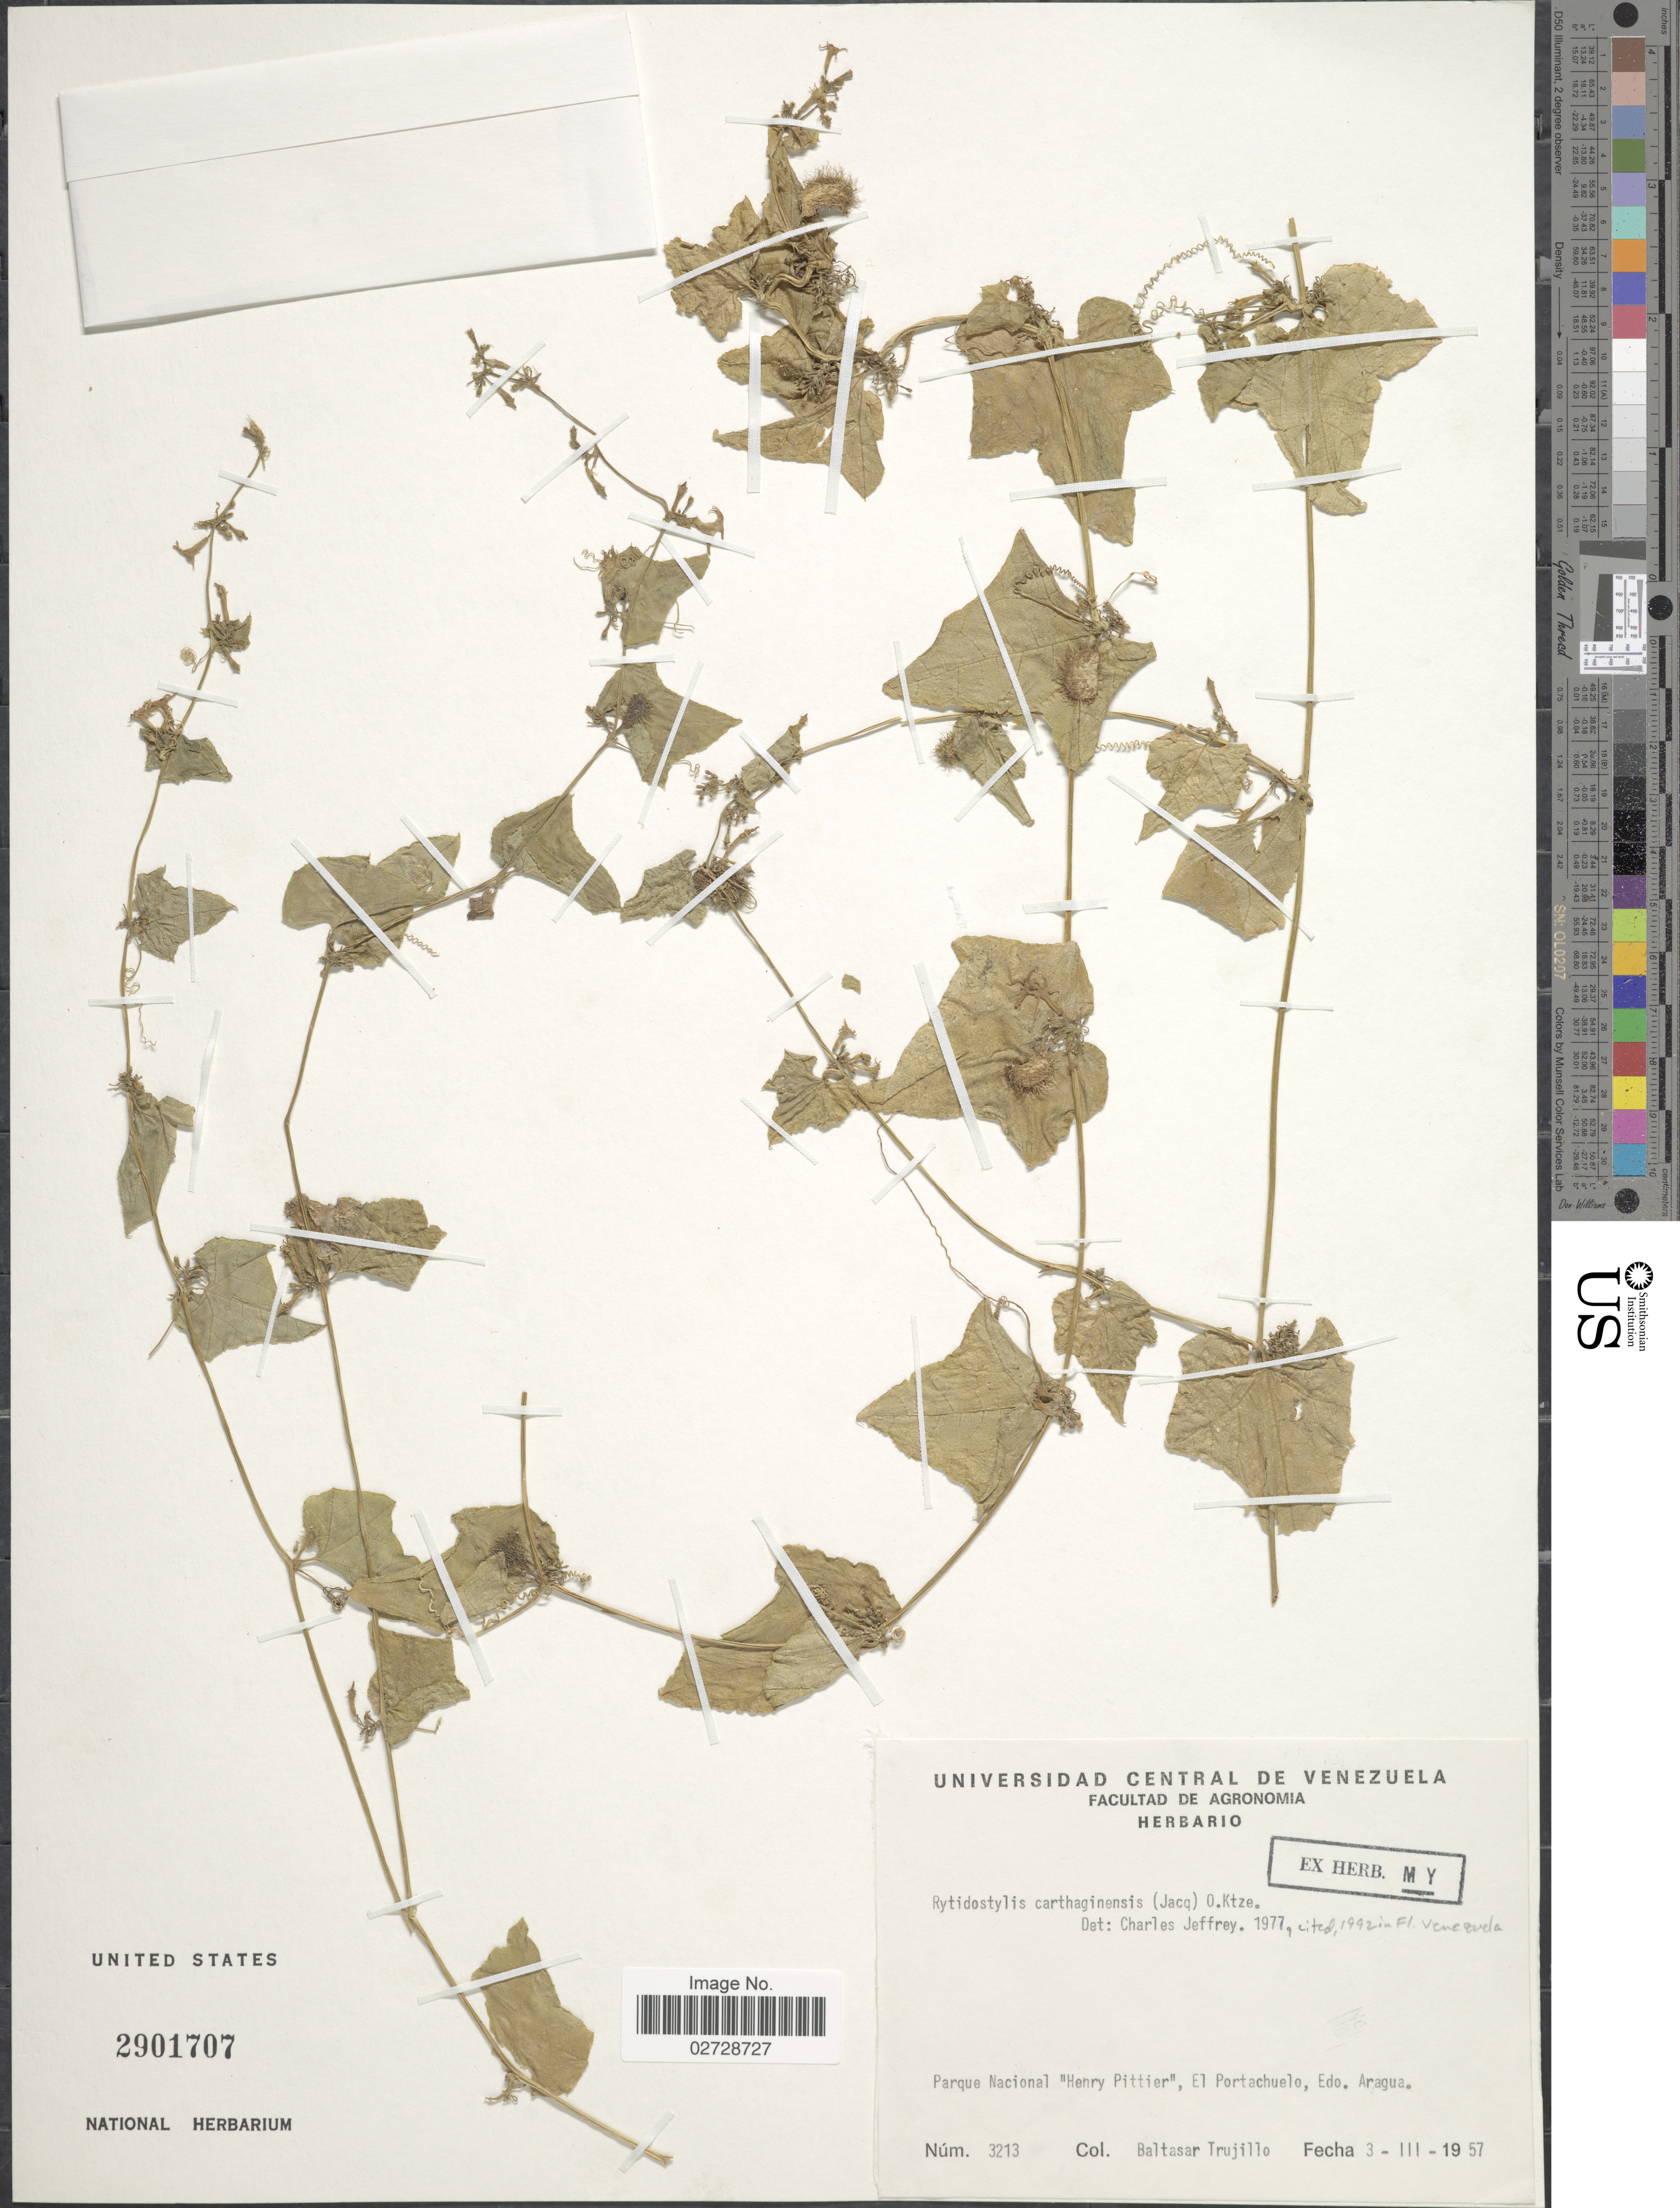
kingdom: Plantae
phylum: Tracheophyta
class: Magnoliopsida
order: Cucurbitales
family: Cucurbitaceae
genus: Cyclanthera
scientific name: Cyclanthera carthagenensis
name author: (Jacq.) H. Schaef. & S.S. Renner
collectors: B. Trujillo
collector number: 3213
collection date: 1957-03-03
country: Venezuela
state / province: Aragua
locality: Parque Nacional "Henry Pittier", El Portachuelo.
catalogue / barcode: US 2901707